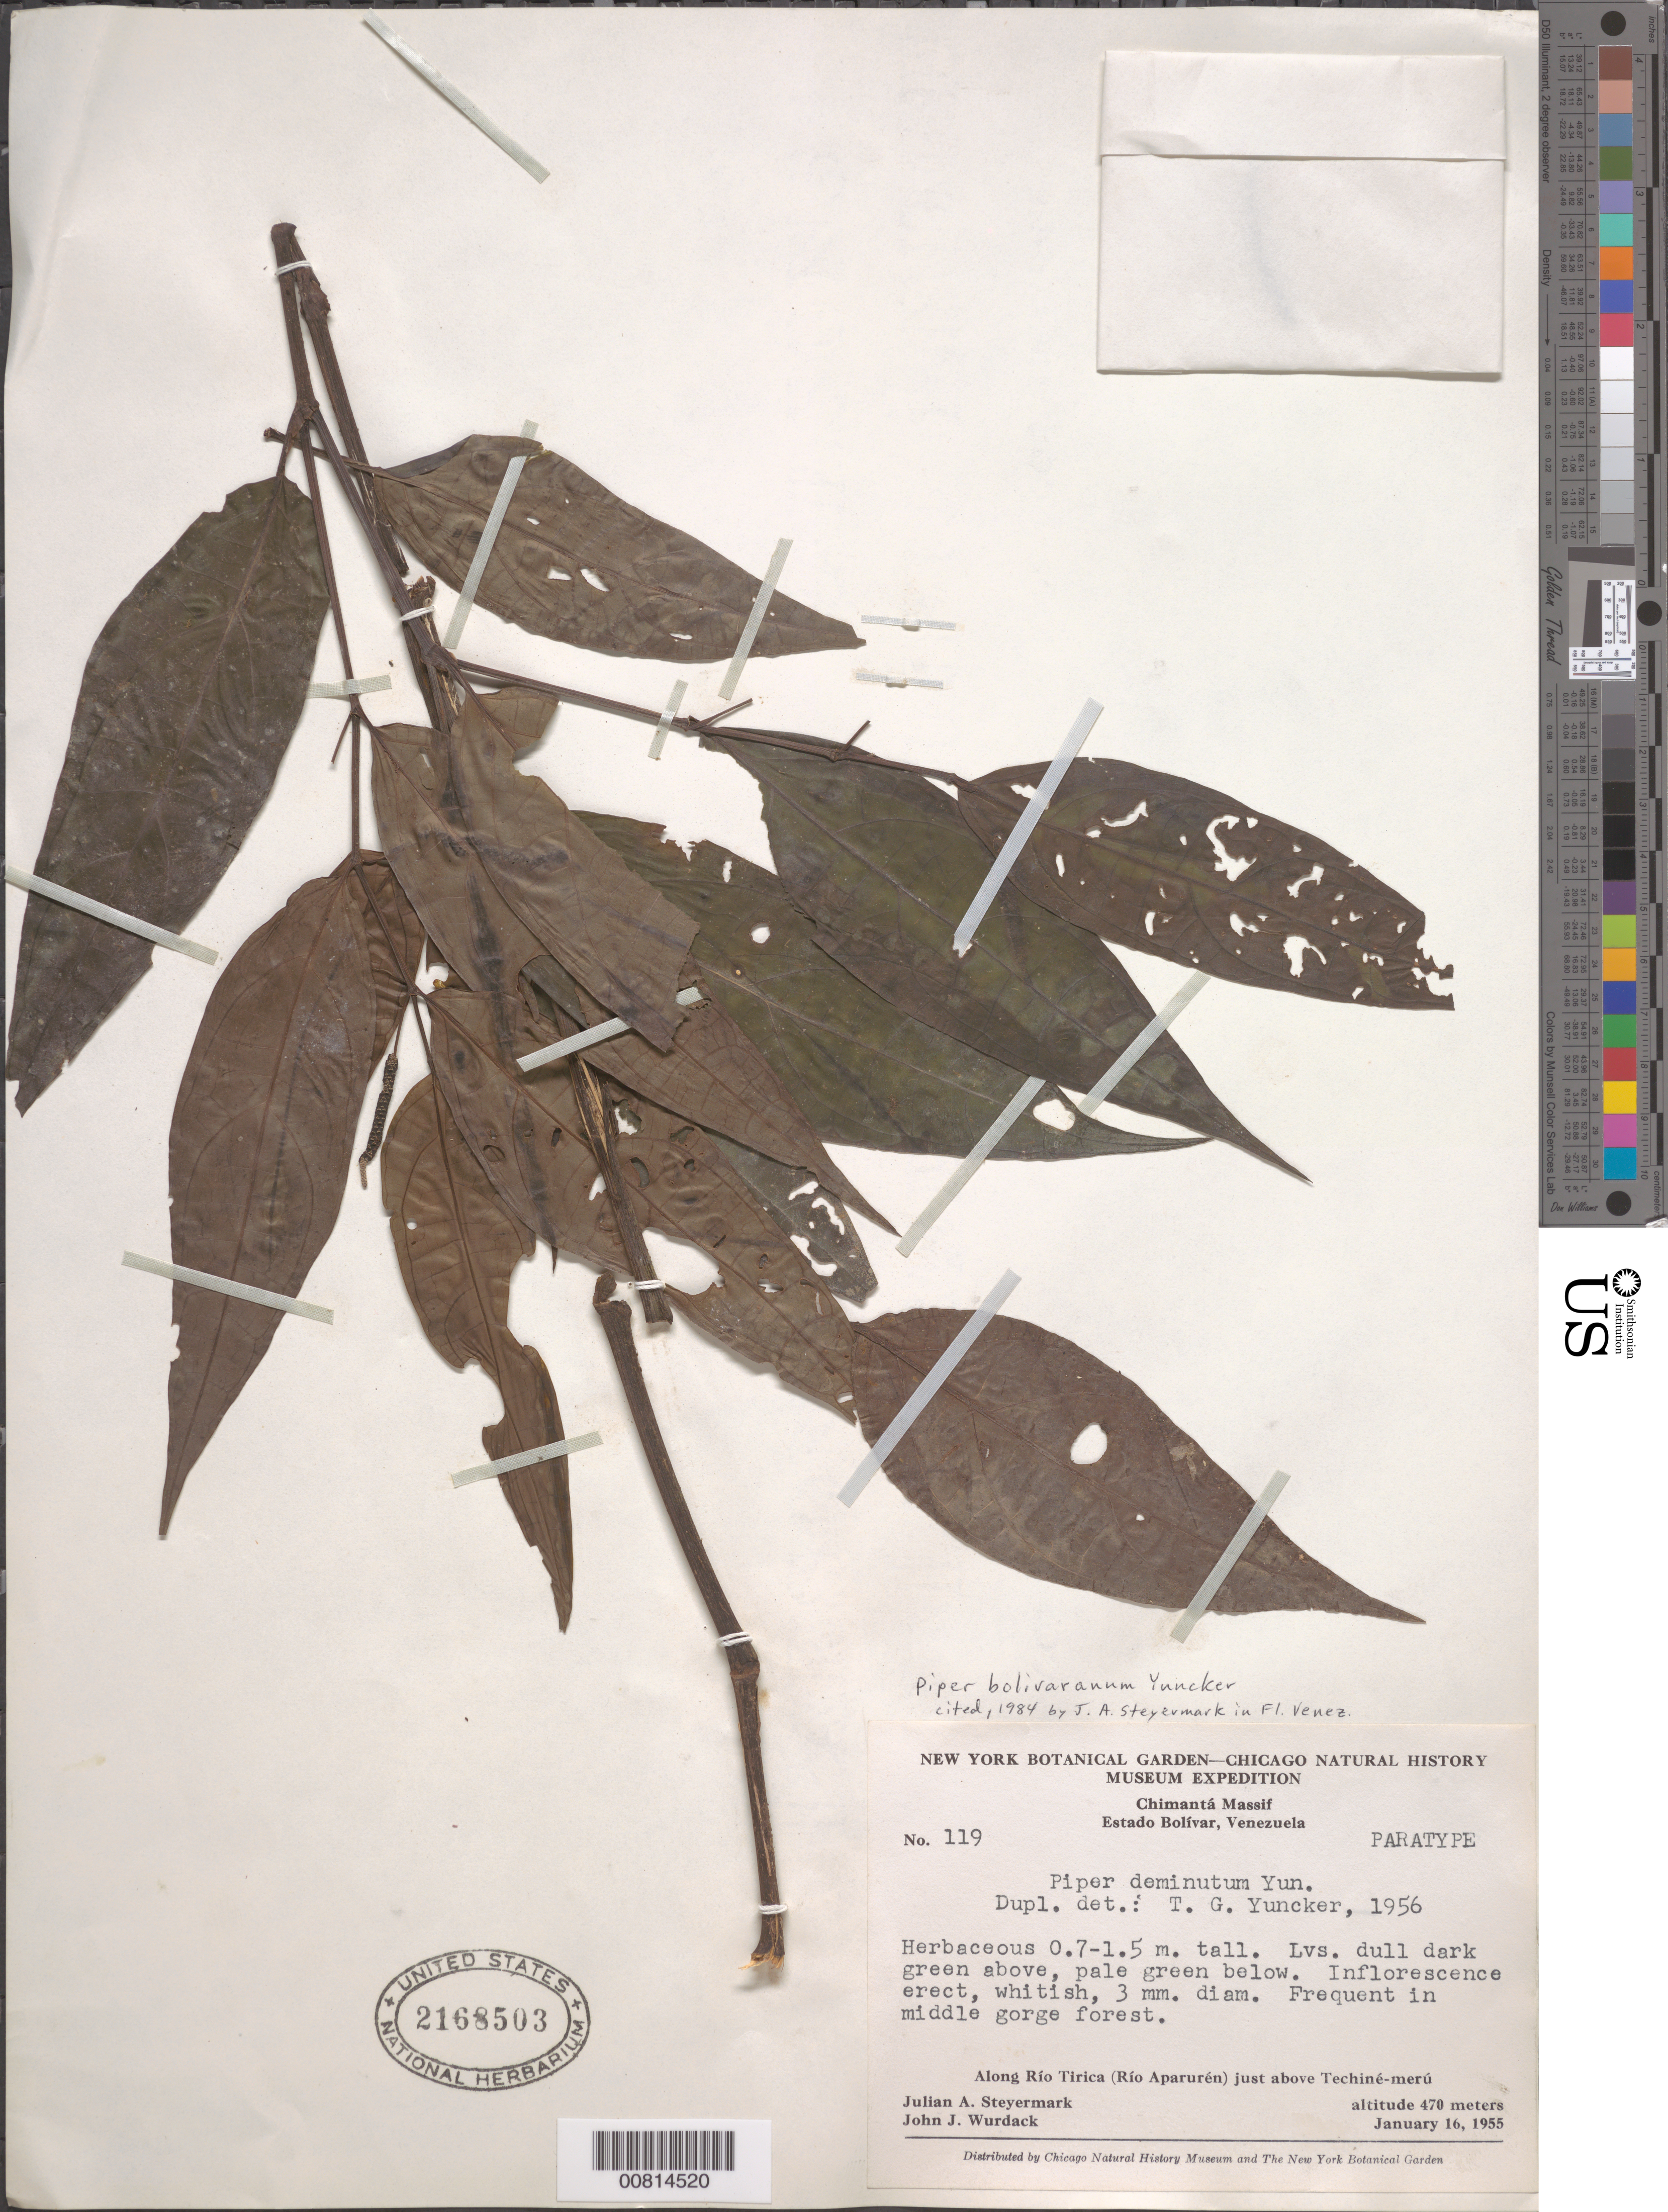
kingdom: Plantae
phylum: Tracheophyta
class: Magnoliopsida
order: Piperales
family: Piperaceae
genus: Piper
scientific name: Piper bolivaranum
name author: Yunck.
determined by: Steyermark, Julian A., (VEN)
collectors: J. Steyermark & J. J. Wurdack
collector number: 55 119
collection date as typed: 16-Jan-55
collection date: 1955-01-16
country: Venezuela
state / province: Bolívar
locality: Chimantá Massif, along Río Tirica (Río Aparurén) just above Techiné-merú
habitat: Middle gorge forest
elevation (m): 470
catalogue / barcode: US 2168503